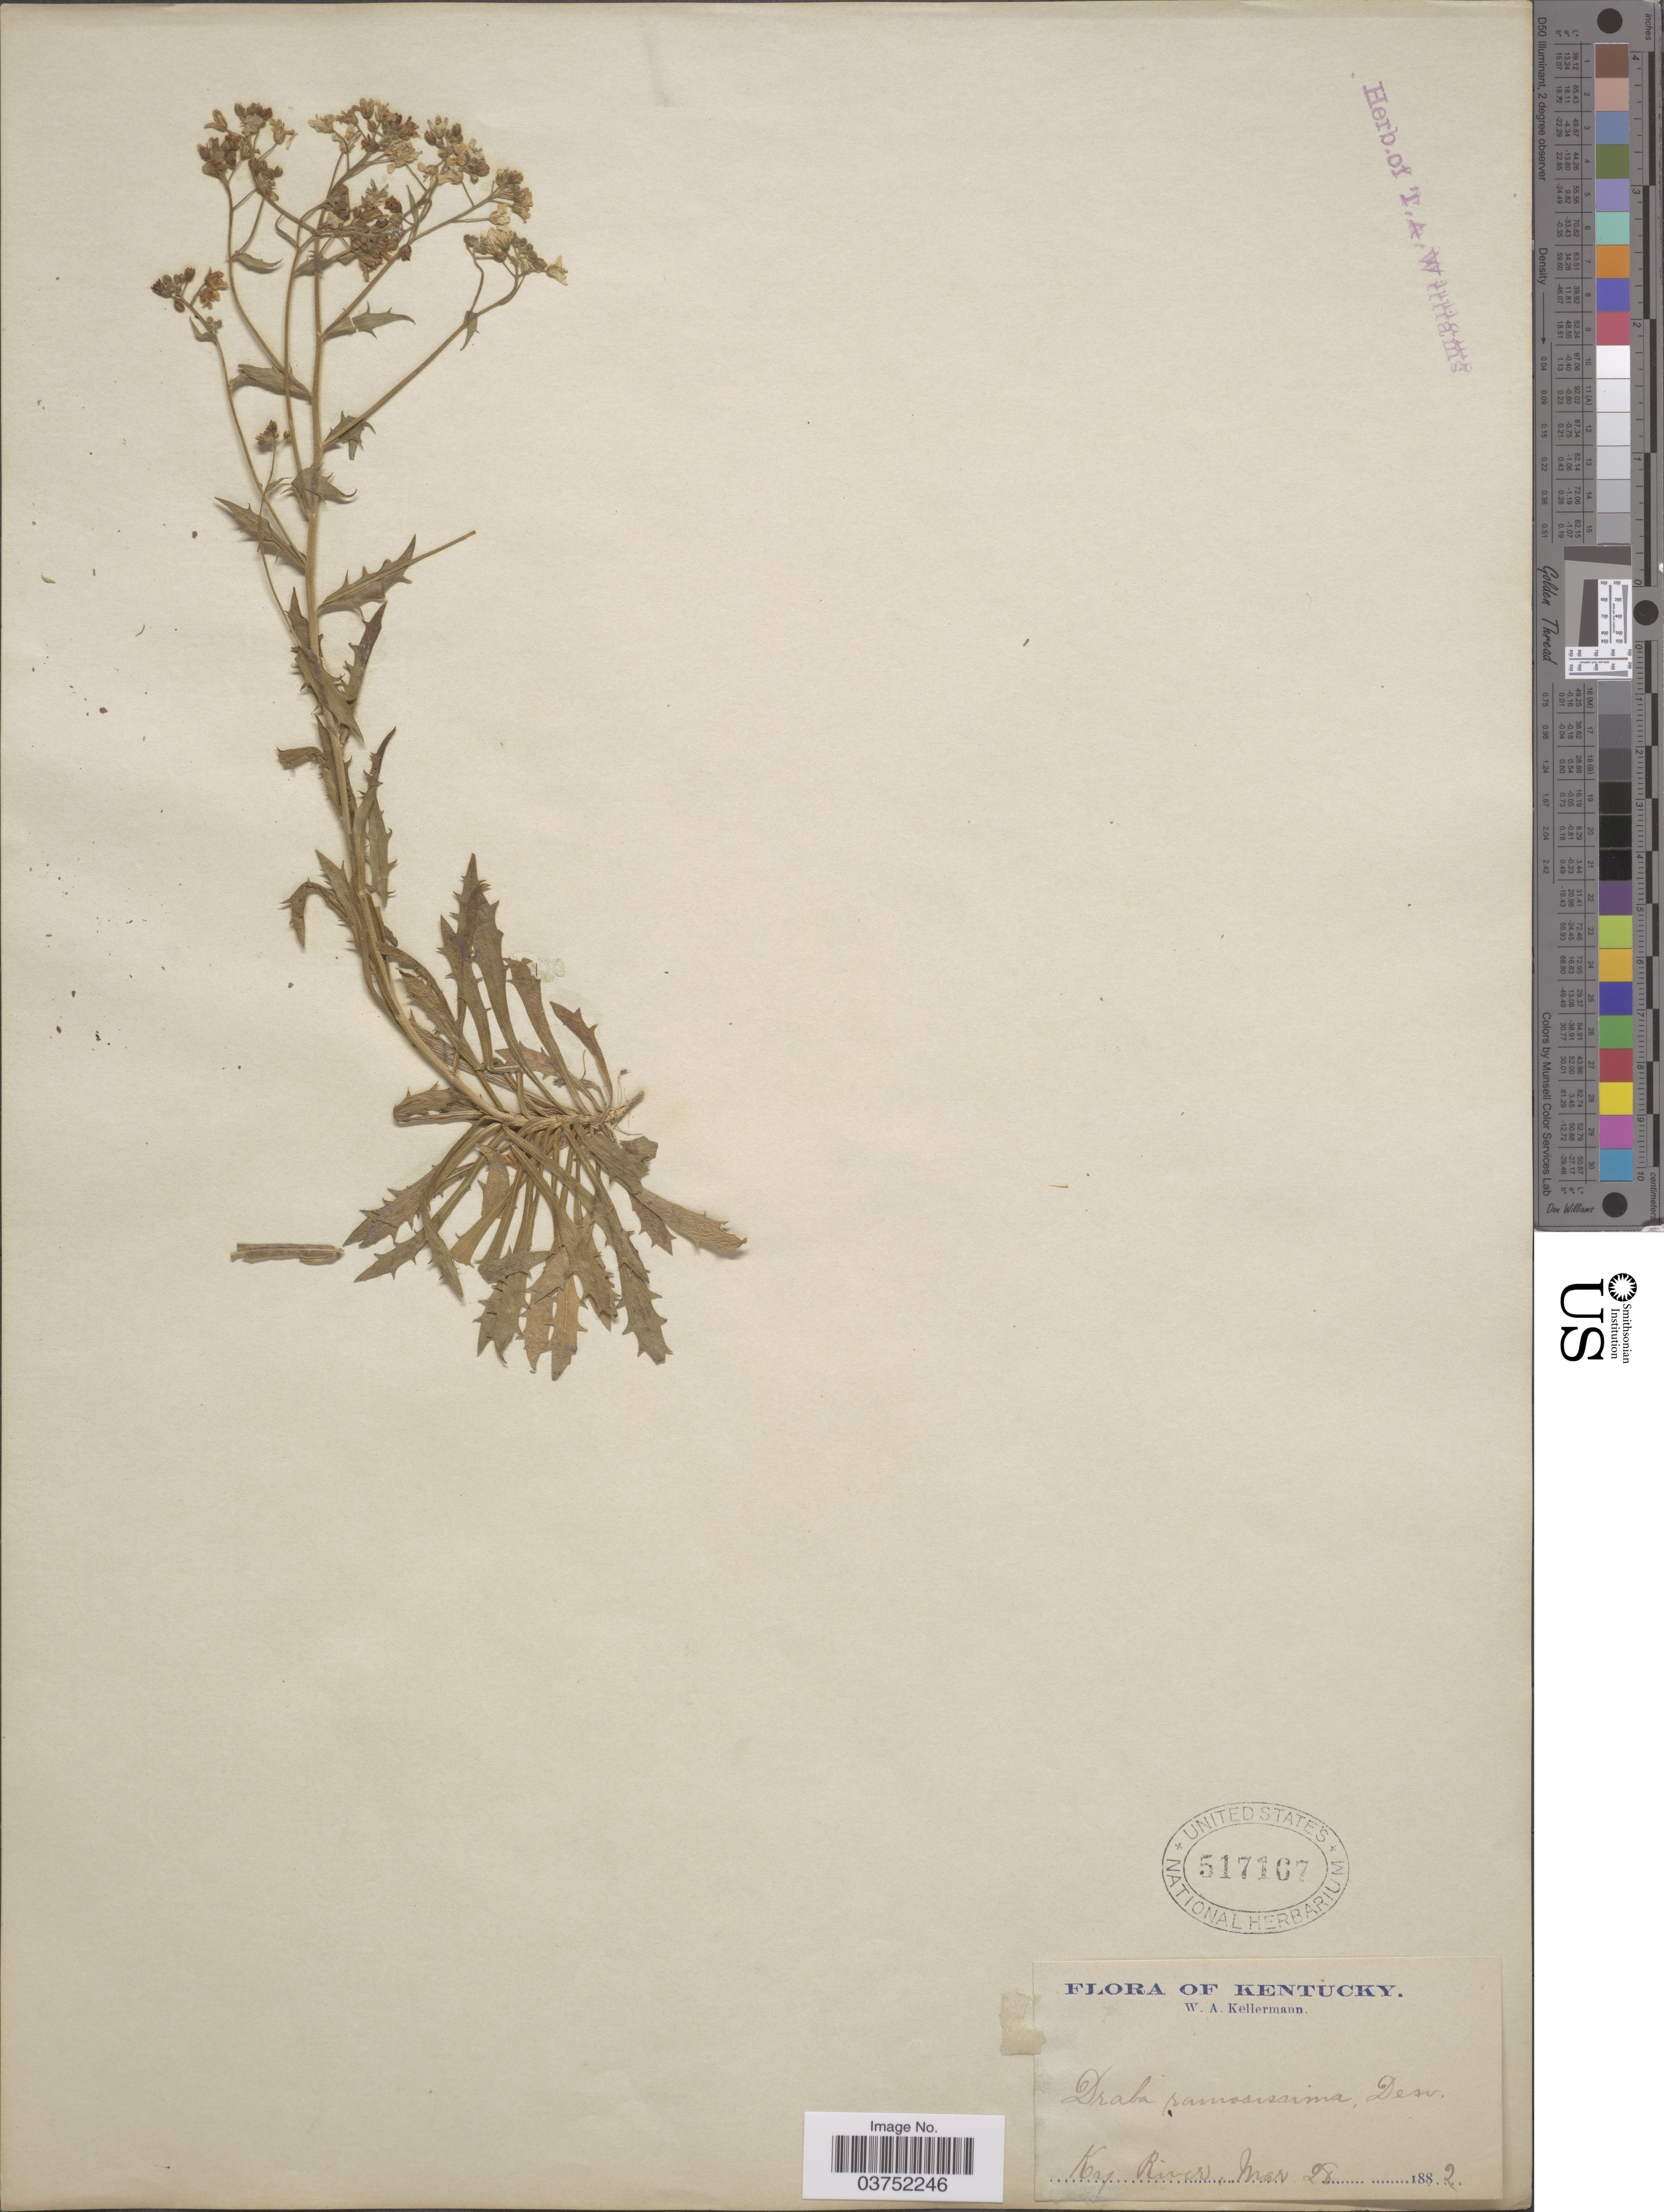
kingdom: Plantae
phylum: Tracheophyta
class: Magnoliopsida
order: Brassicales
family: Brassicaceae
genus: Draba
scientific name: Draba ramosissima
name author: Desv.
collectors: W. A. Kellermann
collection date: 1882-03-28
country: United States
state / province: Kentucky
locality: Ky River.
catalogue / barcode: US 517167